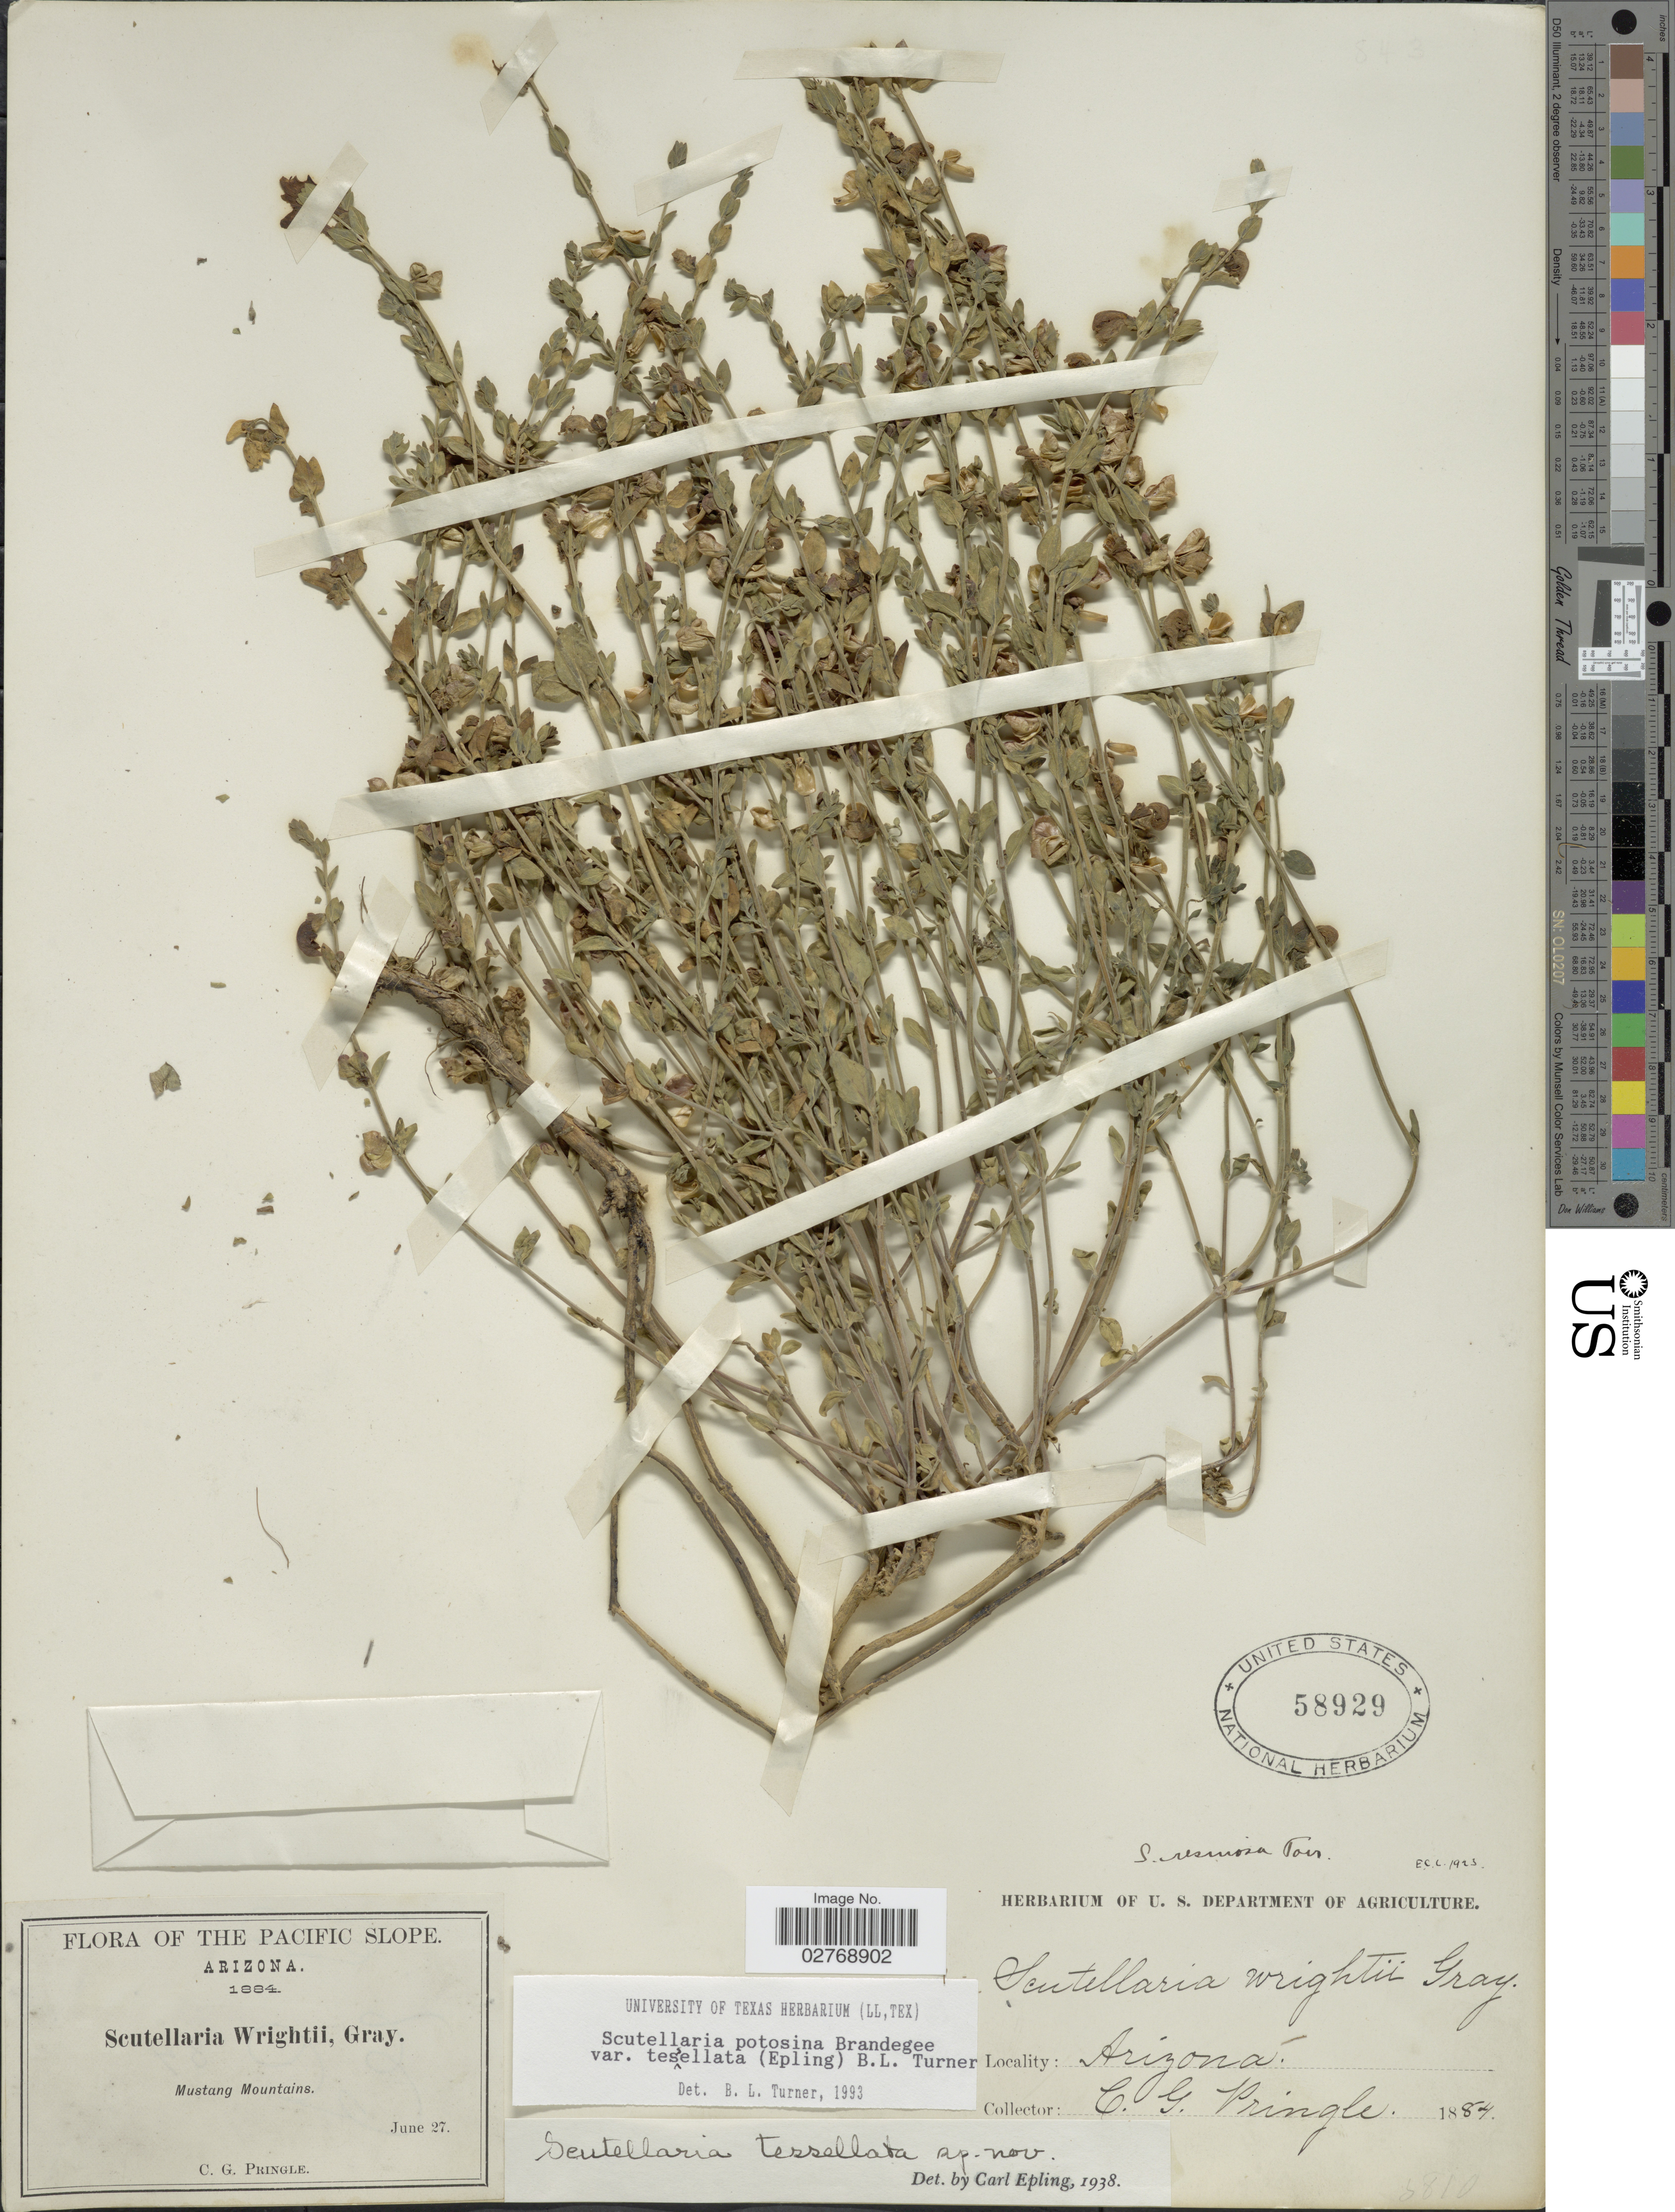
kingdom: Plantae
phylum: Tracheophyta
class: Magnoliopsida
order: Lamiales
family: Lamiaceae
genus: Scutellaria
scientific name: Scutellaria potosina var. tessellata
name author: Brandegee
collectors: C. G. Pringle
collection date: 1884-06-27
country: United States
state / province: Arizona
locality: The Pacific Slope. Mustang Mountains.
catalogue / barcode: US 58929